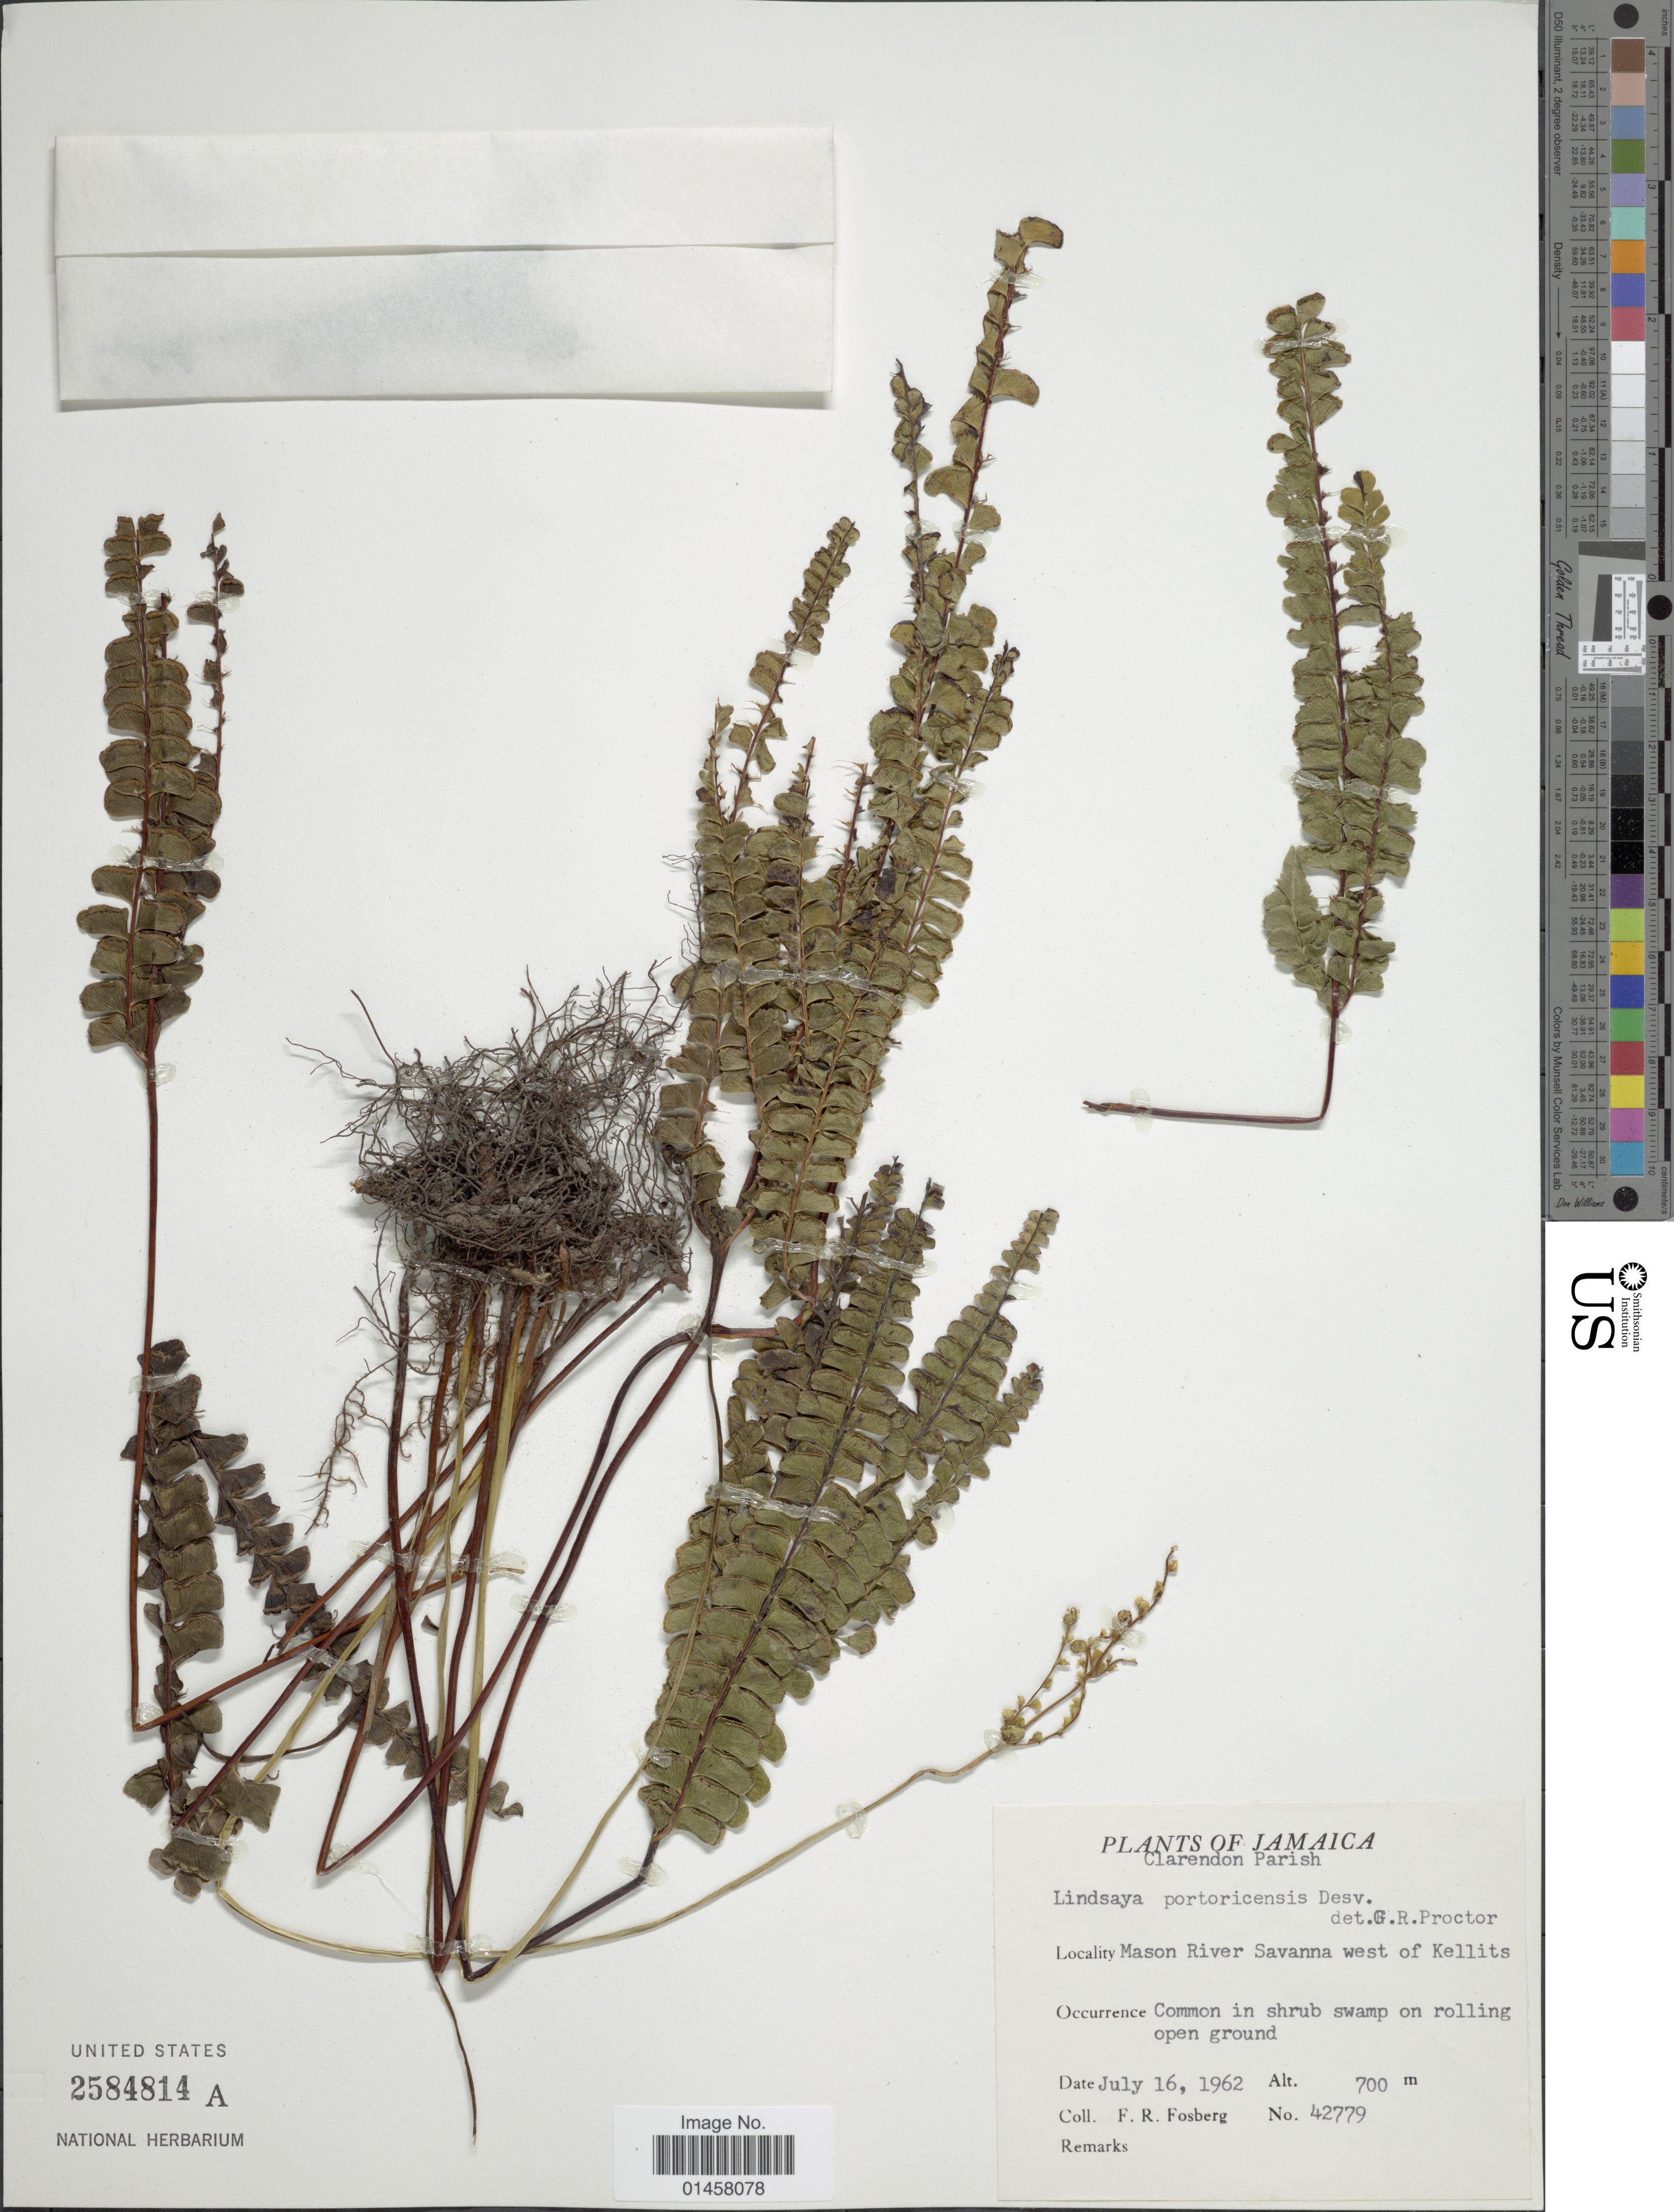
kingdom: Plantae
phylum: Tracheophyta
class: Polypodiopsida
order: Polypodiales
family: Lindsaeaceae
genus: Lindsaea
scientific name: Lindsaea portoricensis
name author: Desv.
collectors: F. R. Fosberg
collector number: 42779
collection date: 1962-07-16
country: Jamaica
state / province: Clarendon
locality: Clarendon, Mason river savanna west of Kellits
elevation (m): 700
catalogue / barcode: US 2584814A